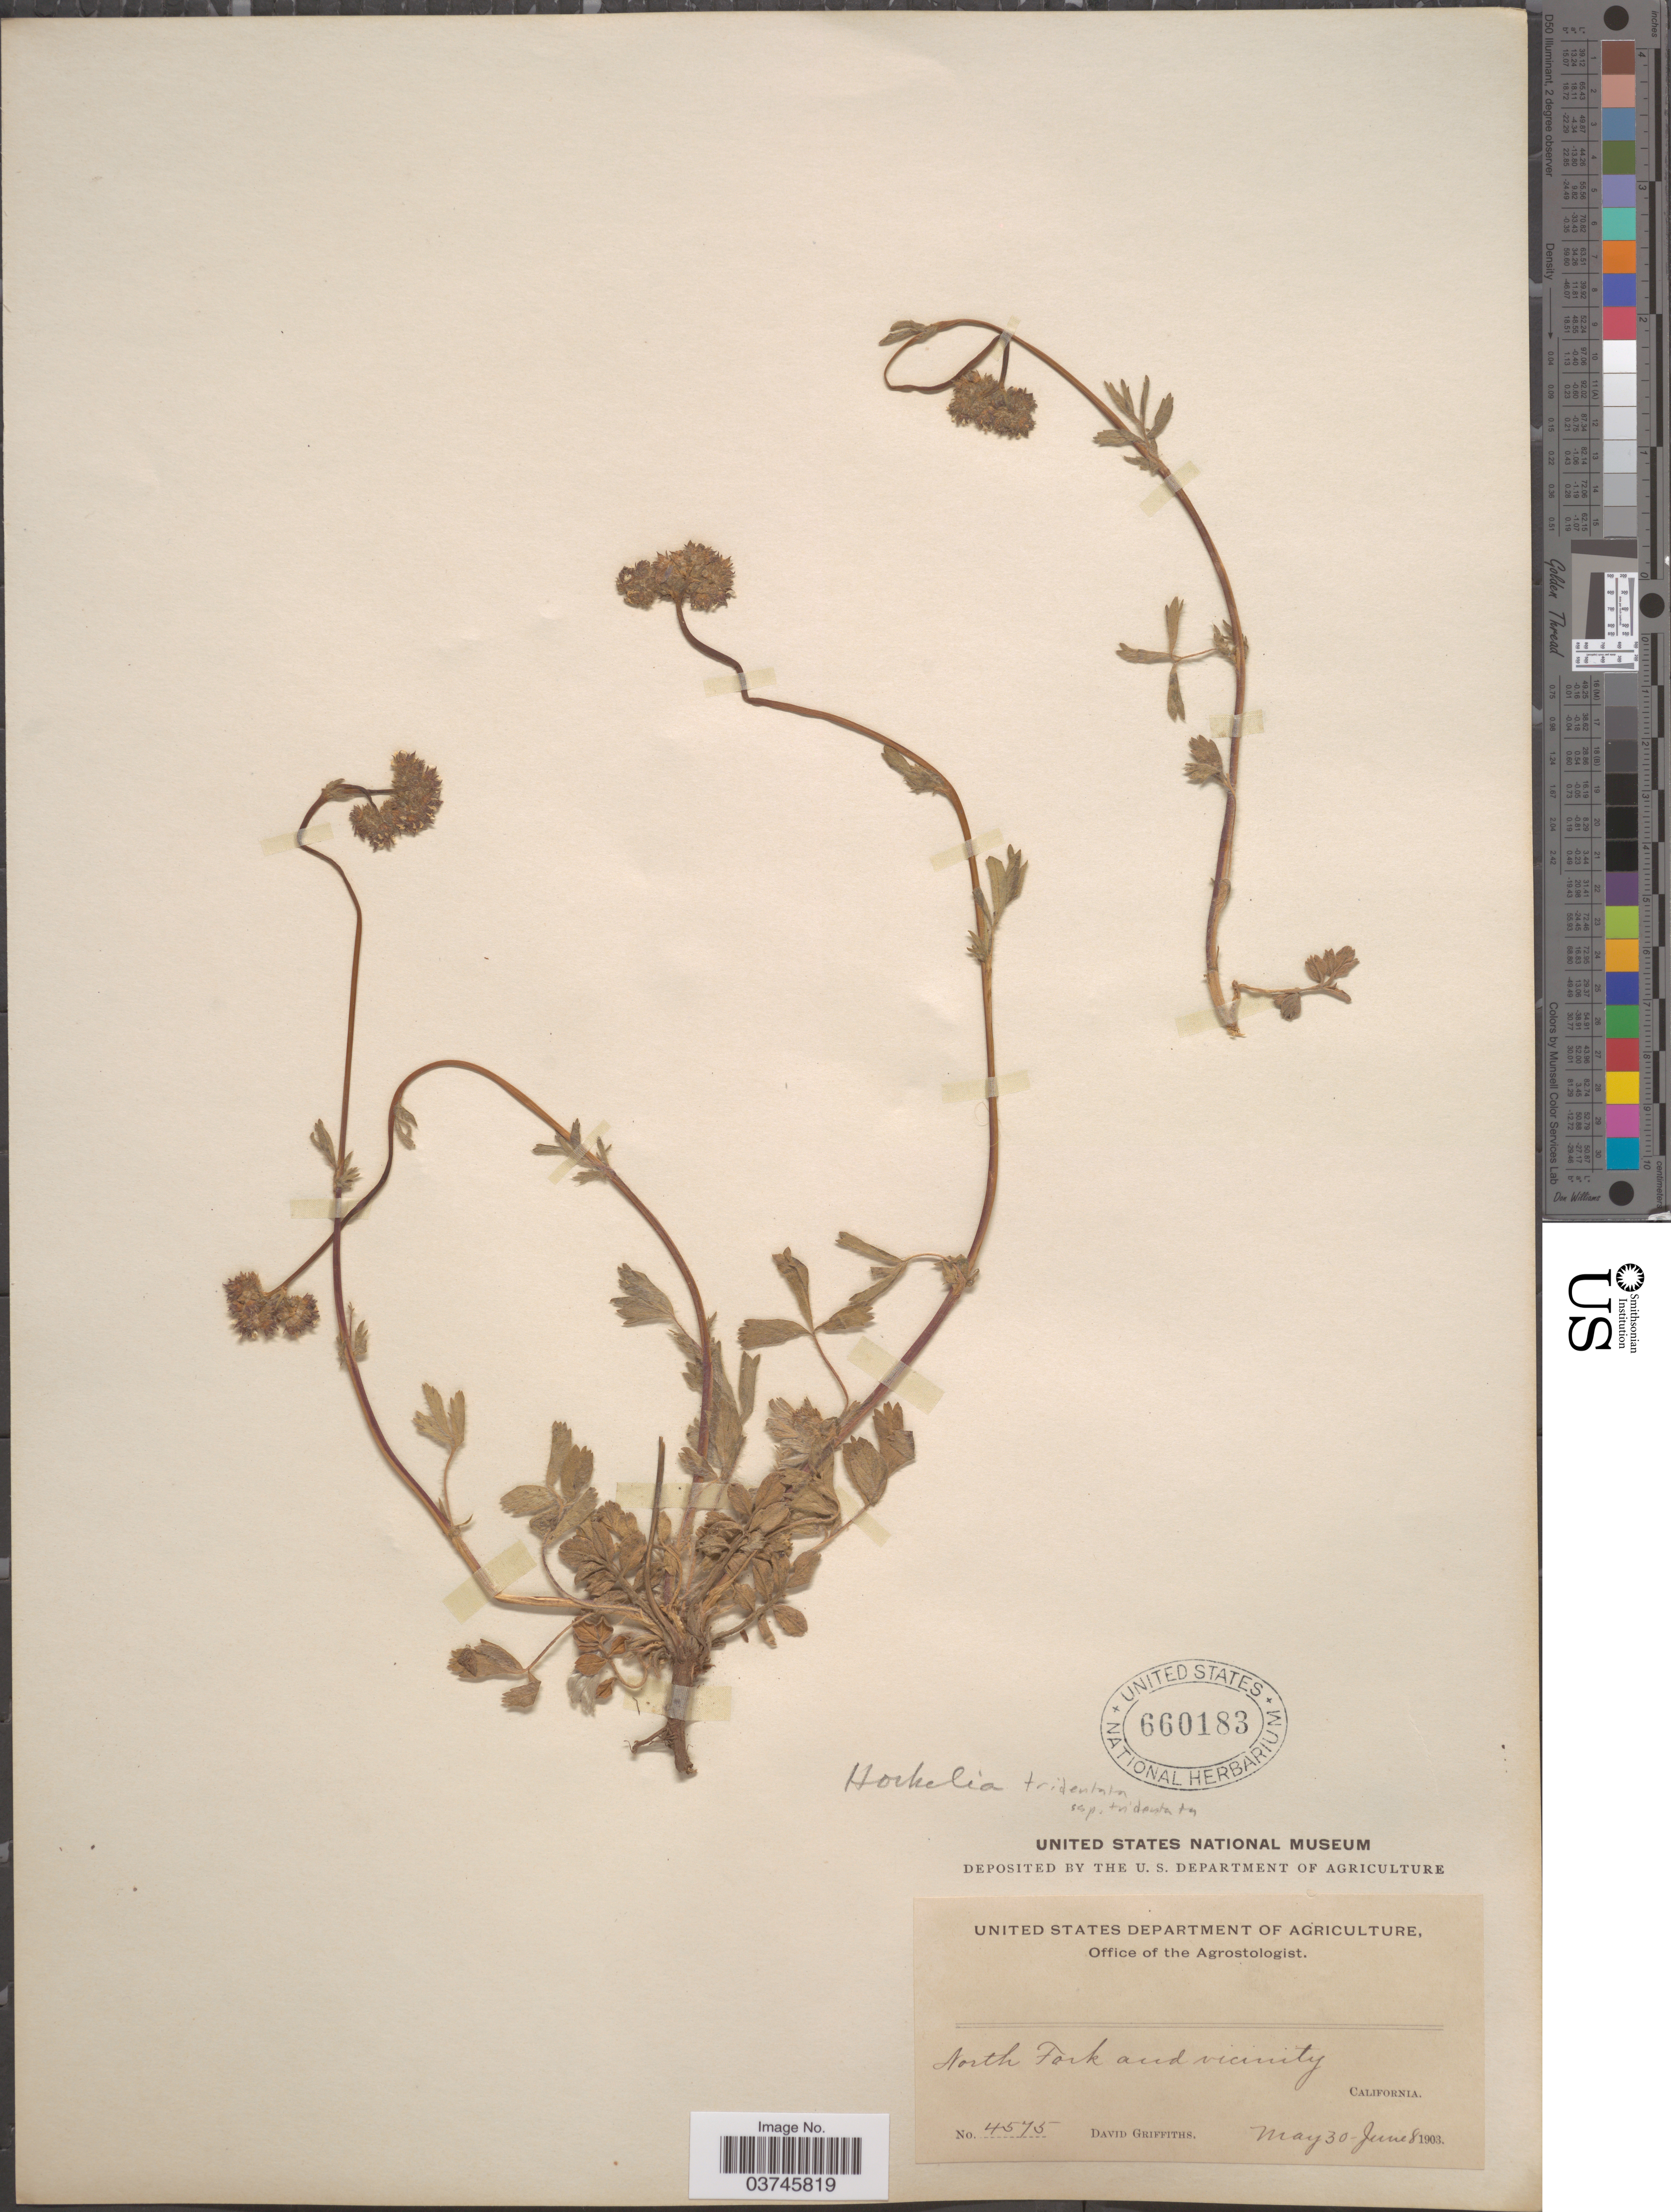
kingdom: Plantae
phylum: Tracheophyta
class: Magnoliopsida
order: Rosales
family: Rosaceae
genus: Potentilla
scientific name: Potentilla tilingii var. tilingii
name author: (Regel) Greene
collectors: D. Griffiths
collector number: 4575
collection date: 1903-05-30/1903-06-08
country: United States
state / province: California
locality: North Fork and vicinity.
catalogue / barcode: US 660183